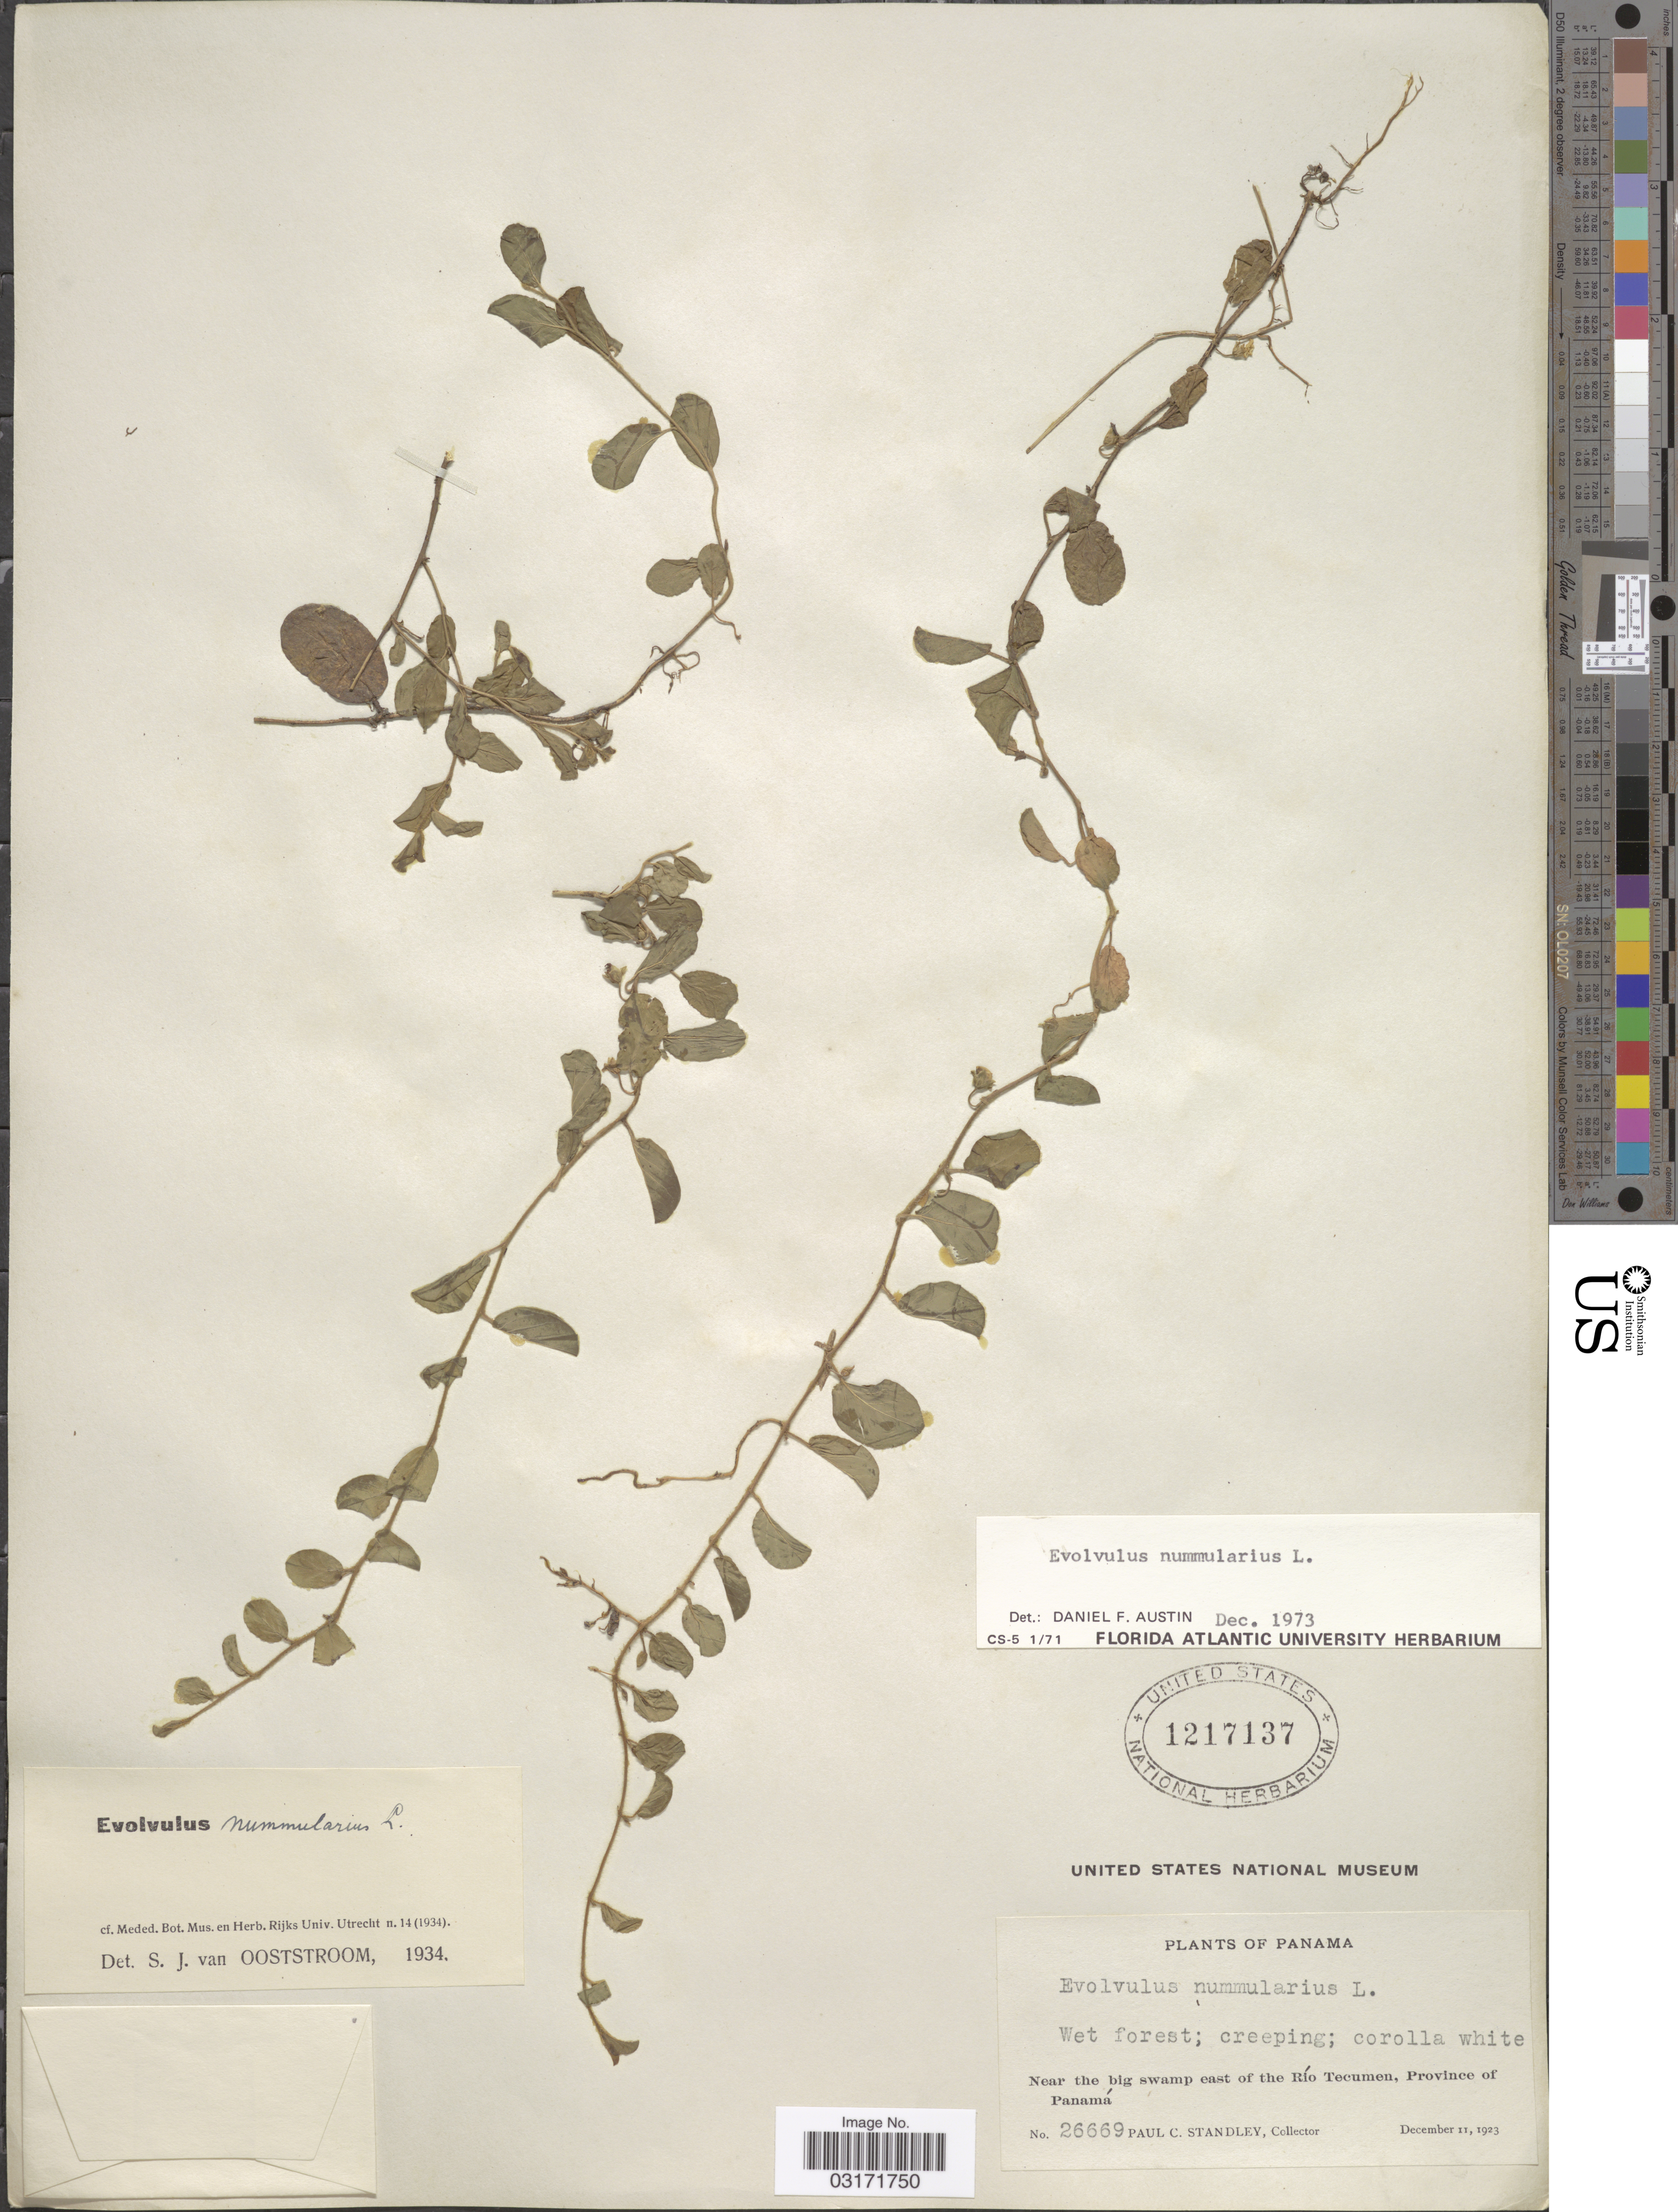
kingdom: Plantae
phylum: Tracheophyta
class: Magnoliopsida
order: Solanales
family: Convolvulaceae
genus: Evolvulus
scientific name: Evolvulus nummularius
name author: (L.) L.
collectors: P. C. Standley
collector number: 26669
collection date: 1923-12-11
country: Panama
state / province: Panamá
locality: Near the big swamp east of the Río Tecumen.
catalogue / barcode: US 1217137